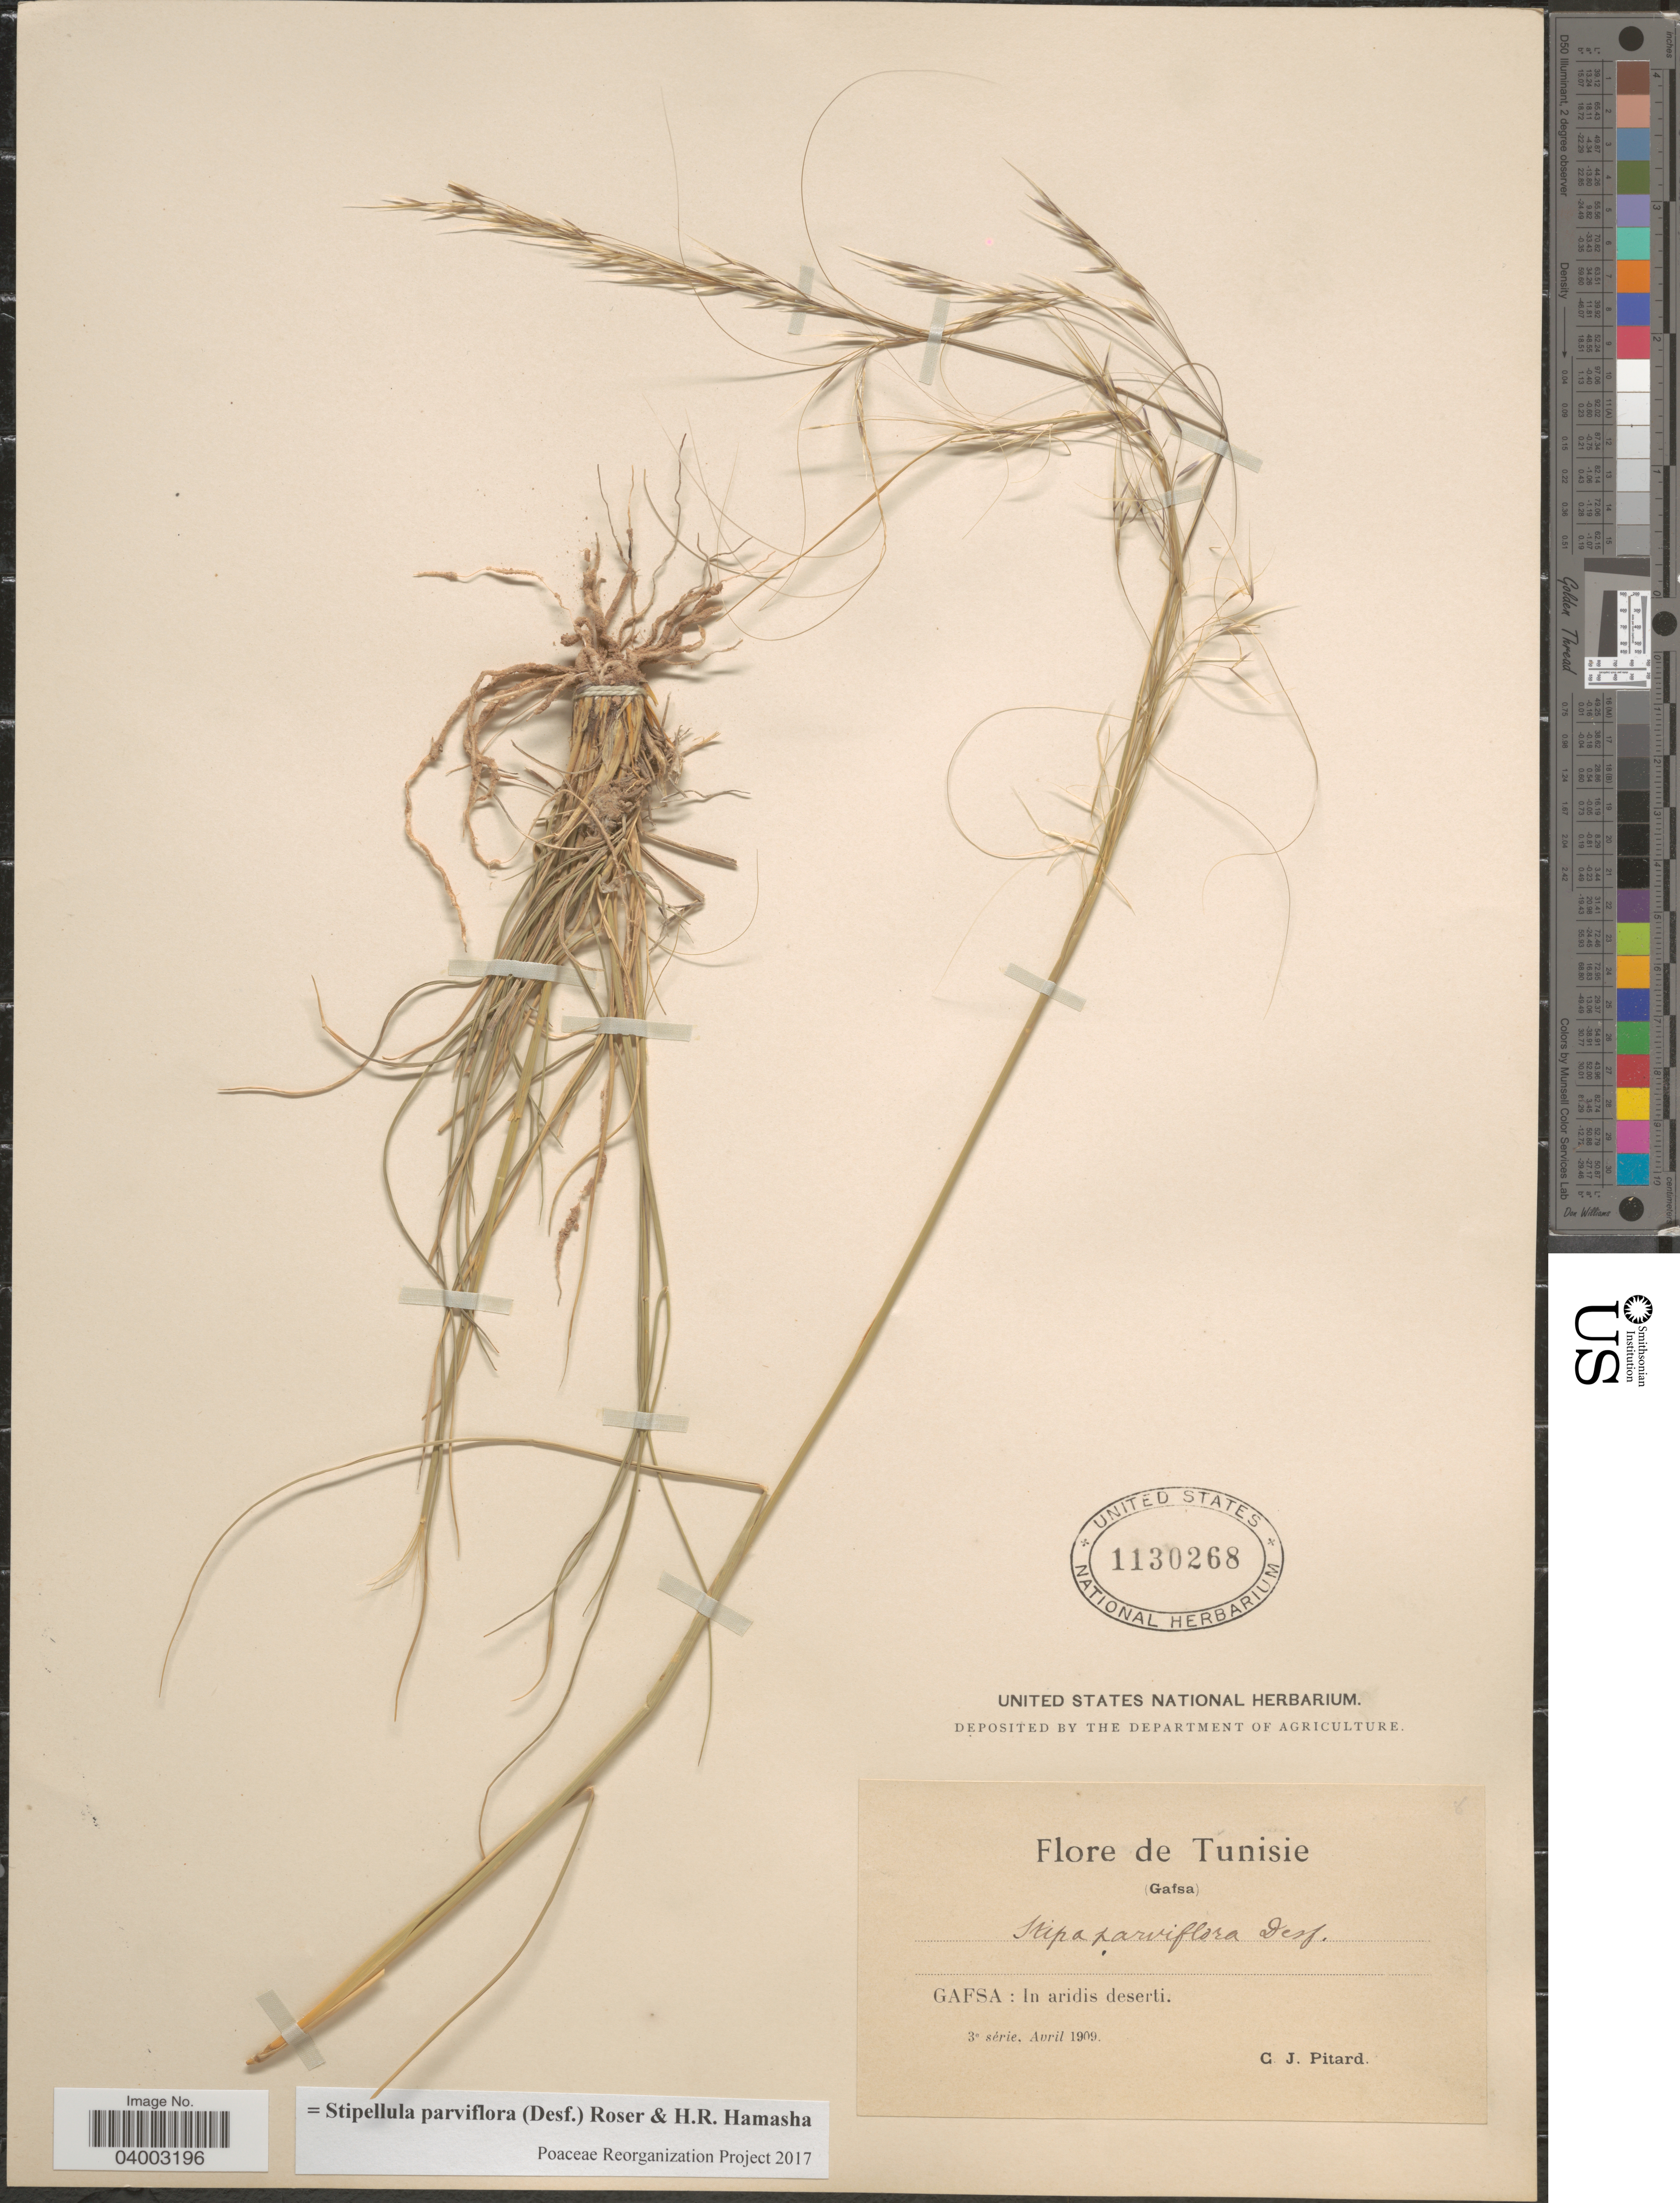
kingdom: Plantae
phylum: Tracheophyta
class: Liliopsida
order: Poales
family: Poaceae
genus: Stipellula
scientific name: Stipellula parviflora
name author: (Desf.) Röser & H. R. Hamasha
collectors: C. Pitard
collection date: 1909-04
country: Tunisia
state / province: Gafsa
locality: In aridis deserti.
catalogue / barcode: US 1130268